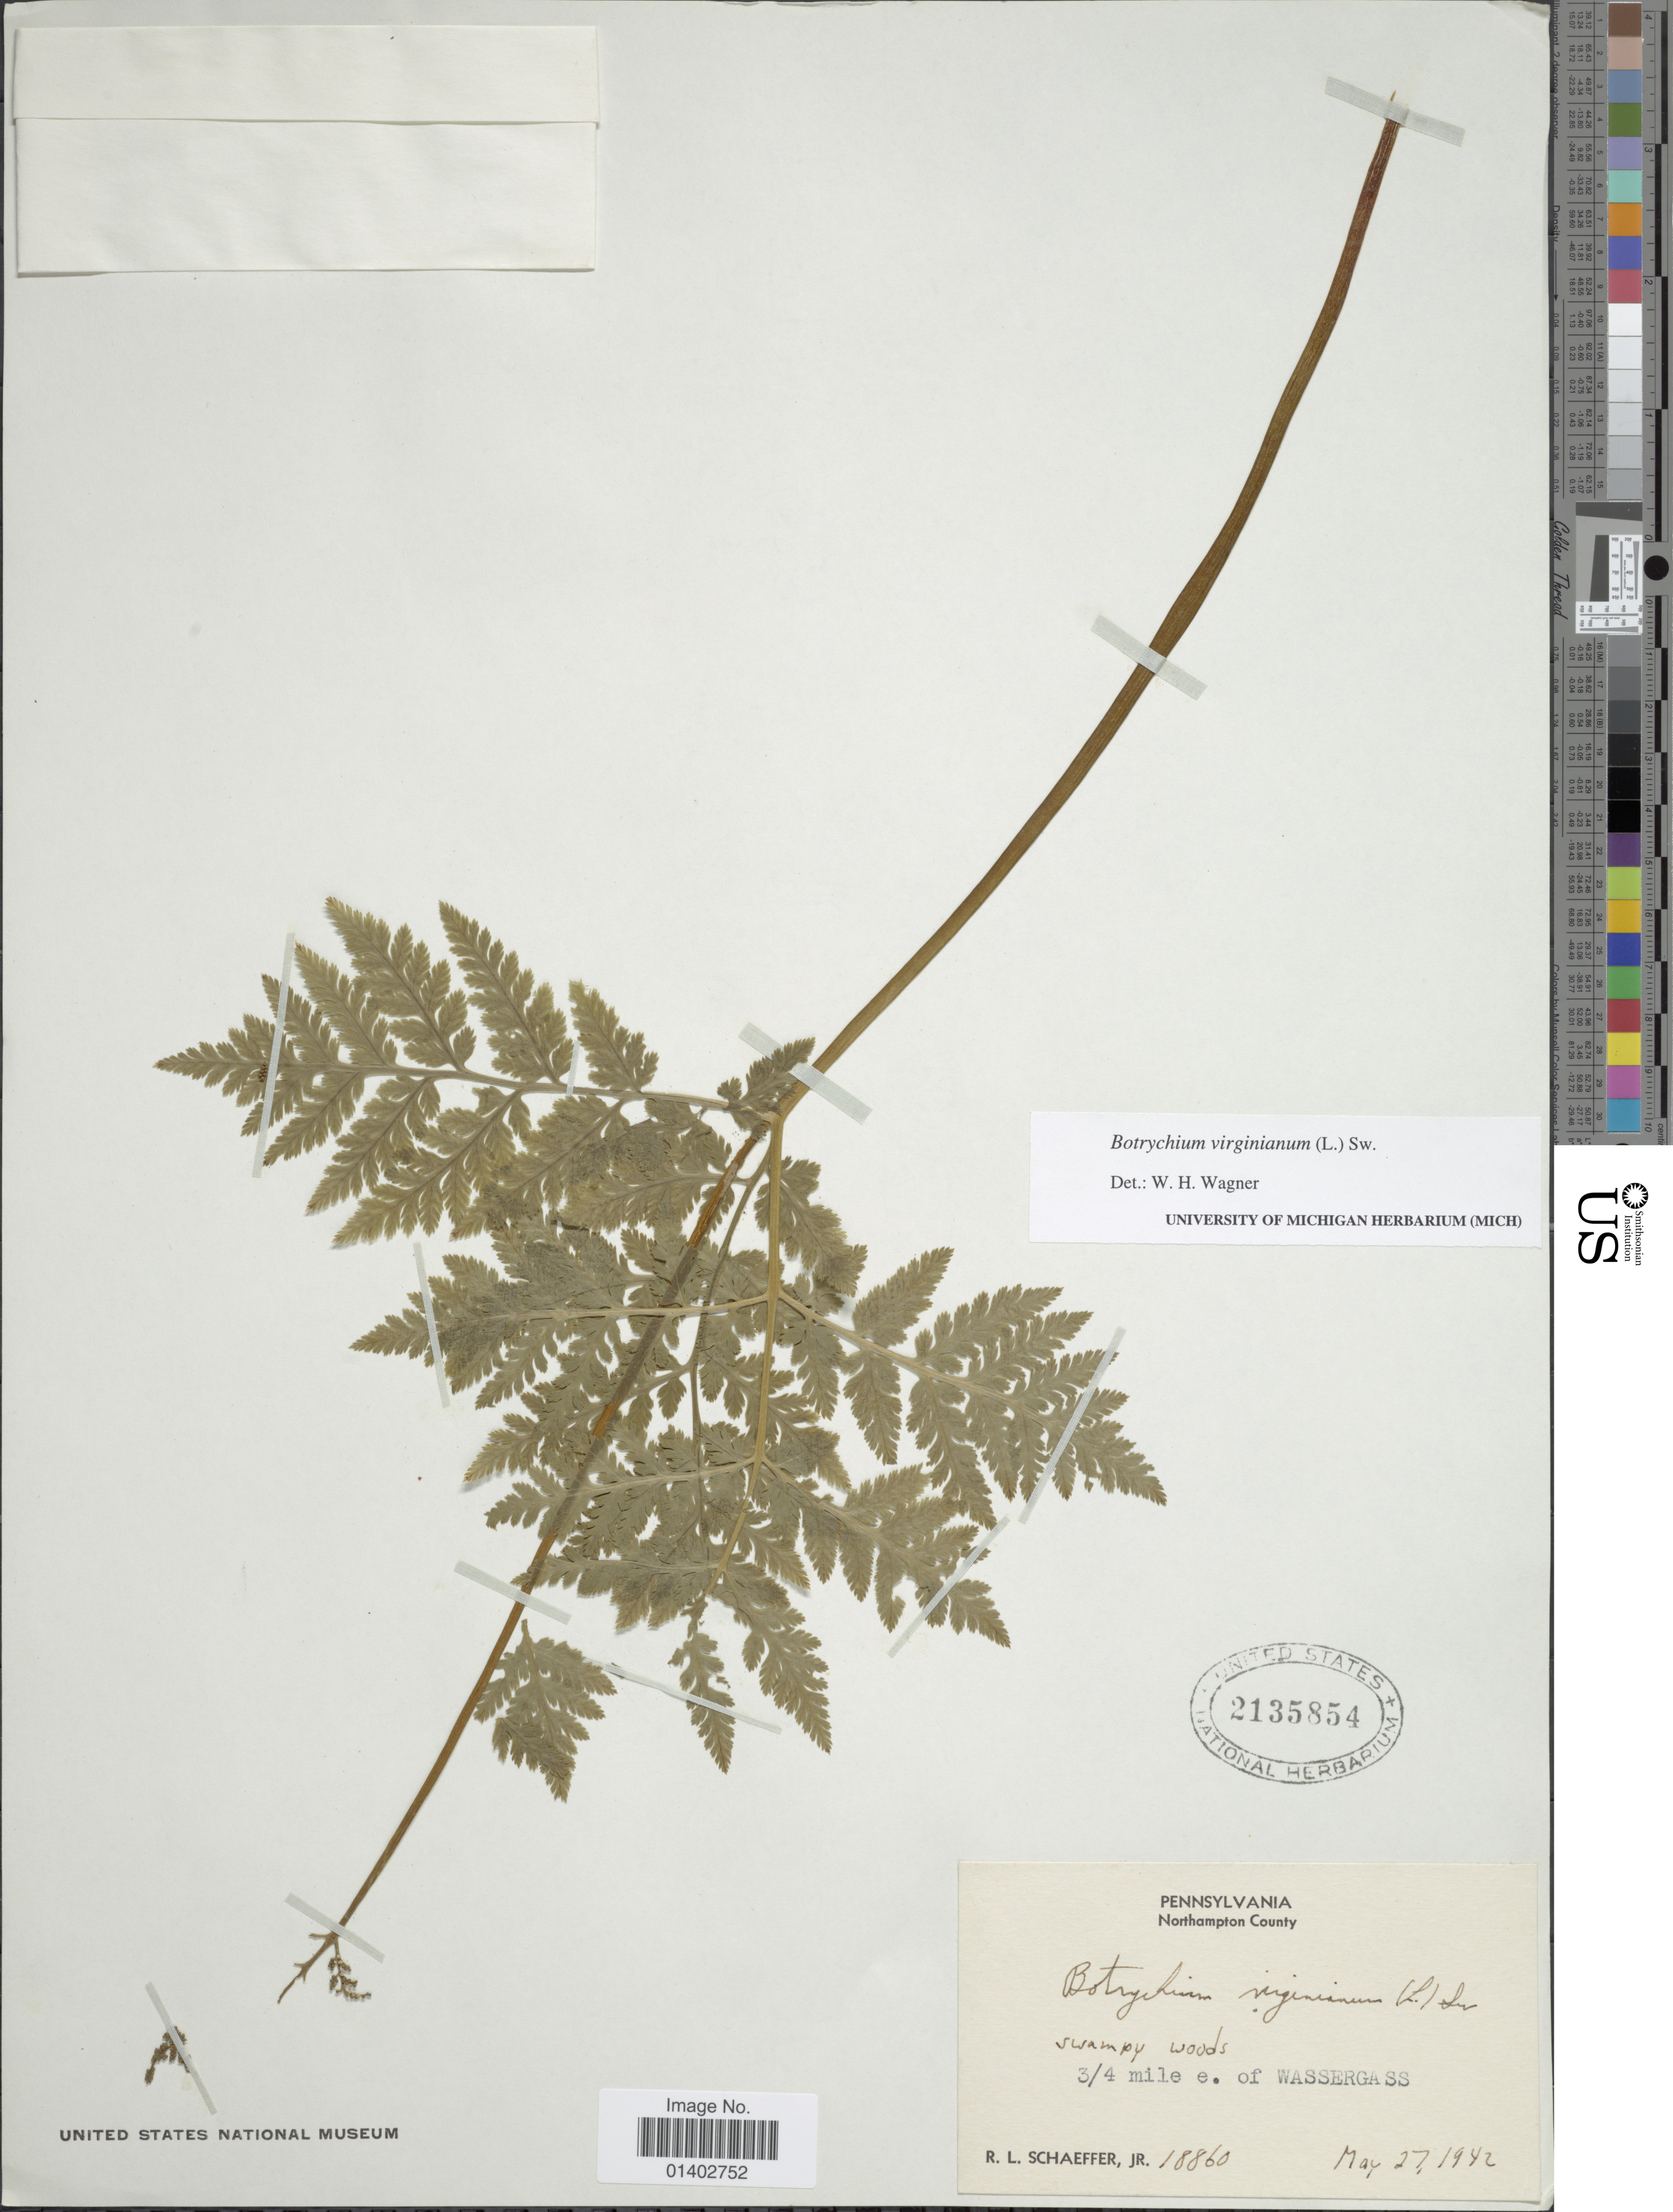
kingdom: Plantae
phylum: Tracheophyta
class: Polypodiopsida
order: Ophioglossales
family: Ophioglossaceae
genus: Botrychium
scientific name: Botrychium virginianum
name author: (L.) Sw.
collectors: R. L. Schaeffer Jr.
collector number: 18860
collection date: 1942-05-27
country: United States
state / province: Pennsylvania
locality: Northampton County, ¾ mile e. of Wassergass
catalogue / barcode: US 2135854